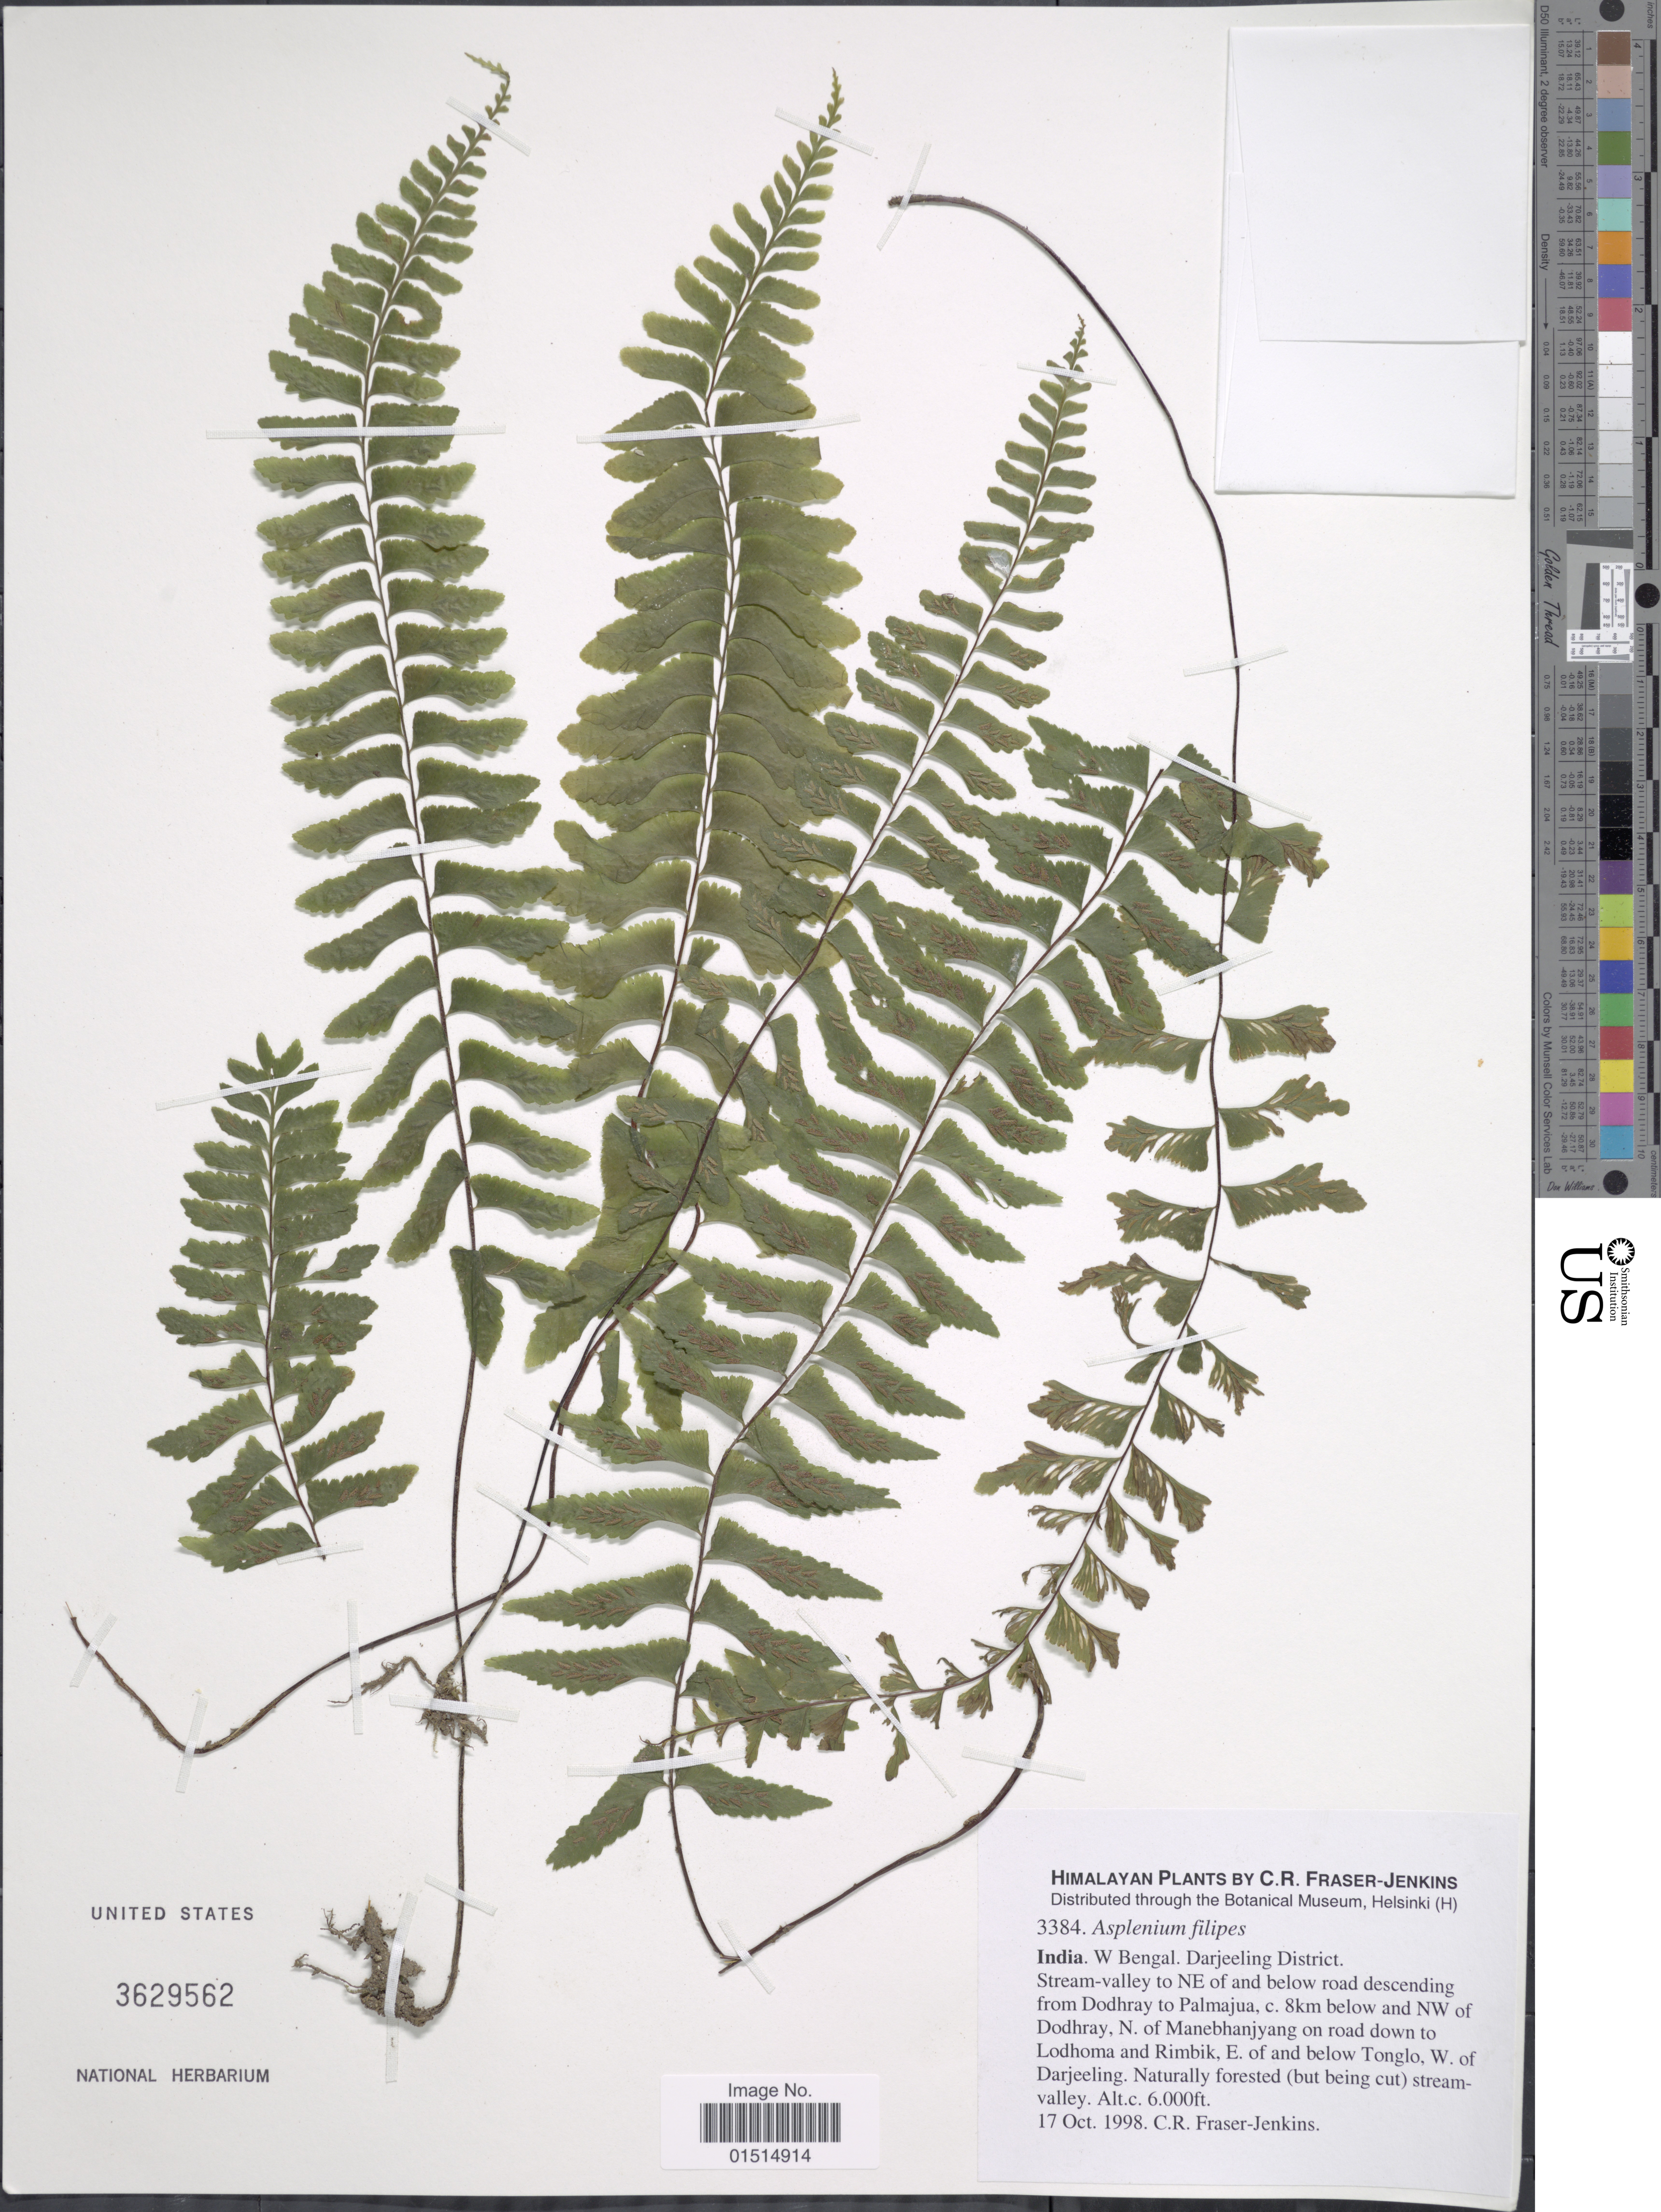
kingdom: Plantae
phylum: Tracheophyta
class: Polypodiopsida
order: Polypodiales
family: Aspleniaceae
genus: Asplenium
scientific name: Asplenium filipes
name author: Copel.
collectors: C. R. Fraser-Jenkins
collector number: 3384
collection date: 1998-10-17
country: India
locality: W Bengal. Darjeeling District. Stream valley to NE of and below road descending from Dodhray to Palmajua, c. 8 km below and NW of Dodhray, N. of Manebhanjyang on road down to Lodhoma and Rimbik, E. of and below Tonglo, W. of Darjeeling. Naturally forested (but being cut) streamvalley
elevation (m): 1829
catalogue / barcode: US 3629562